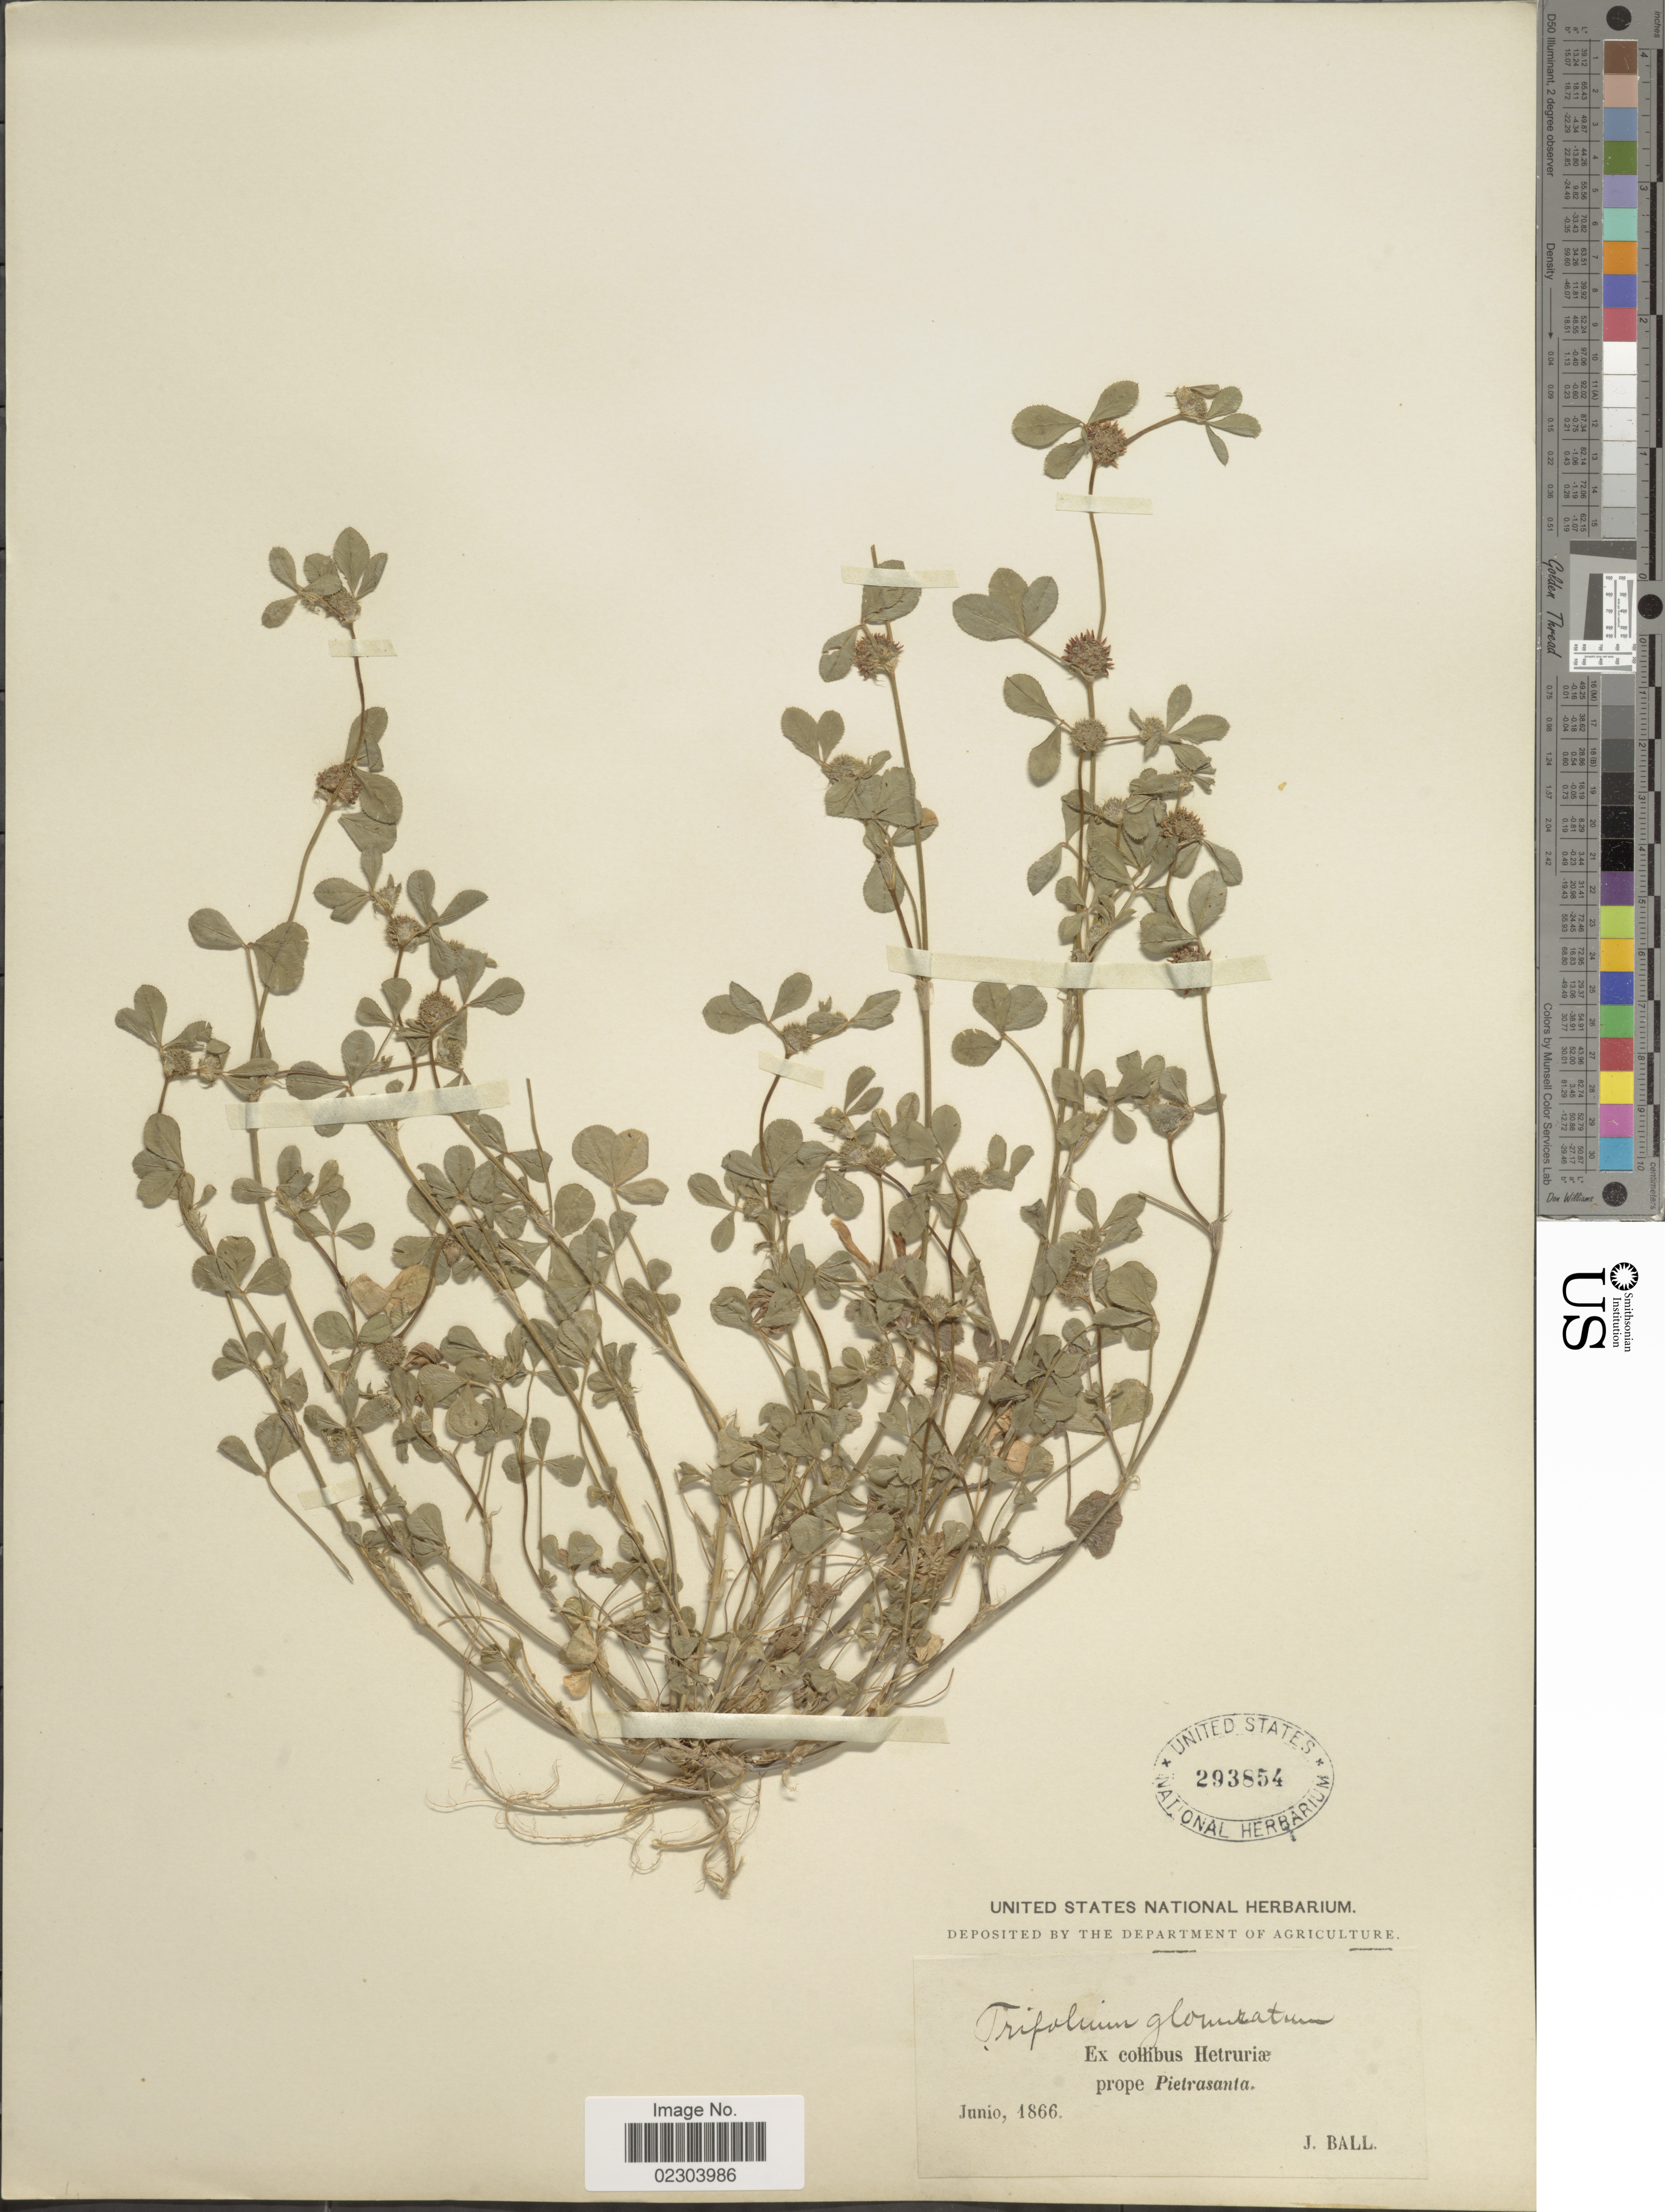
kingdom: Plantae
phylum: Tracheophyta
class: Magnoliopsida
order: Fabales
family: Fabaceae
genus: Trifolium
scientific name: Trifolium glomeratum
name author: L.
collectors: J. Ball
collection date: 1866-06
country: Italy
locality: Collibus Hetruriae, prope Pietrasanta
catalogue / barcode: US 293854